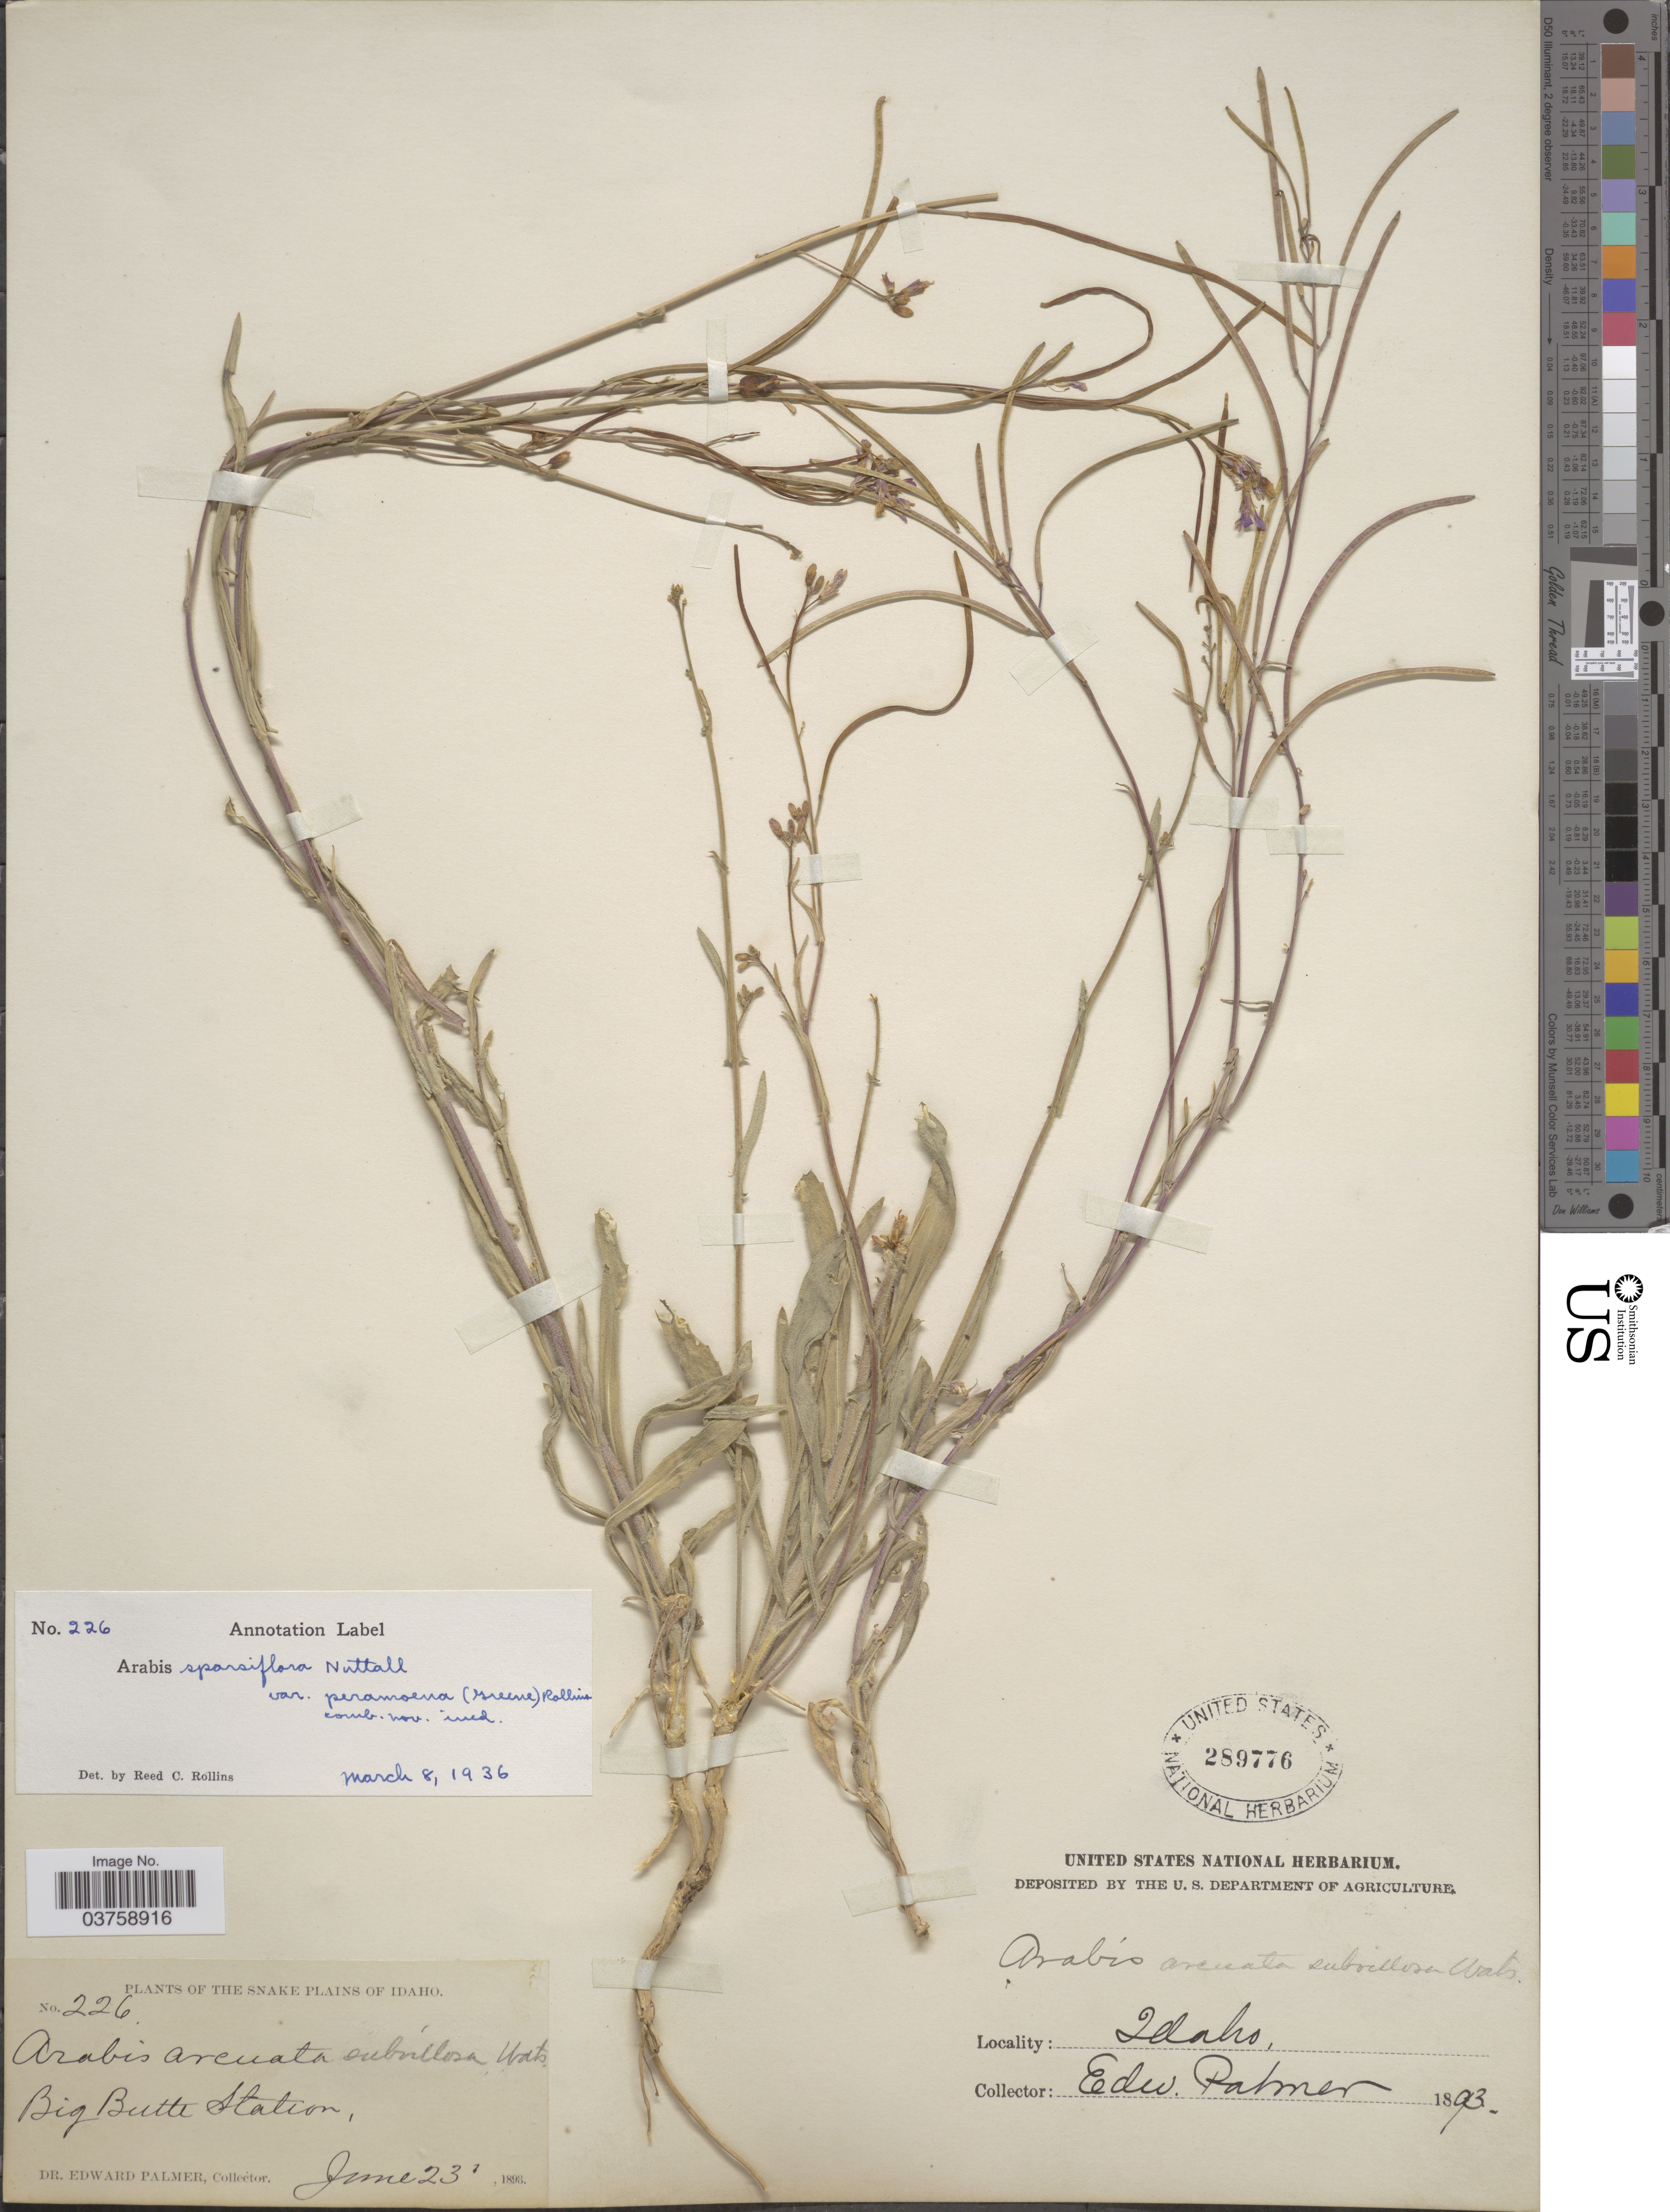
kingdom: Plantae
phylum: Tracheophyta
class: Magnoliopsida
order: Brassicales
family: Brassicaceae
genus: Arabis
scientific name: Arabis sparsiflora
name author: Nutt.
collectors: E. Palmer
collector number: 226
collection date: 1893-06-23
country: United States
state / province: Idaho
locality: The Snake Plains. Big Butte Station.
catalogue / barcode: US 289776